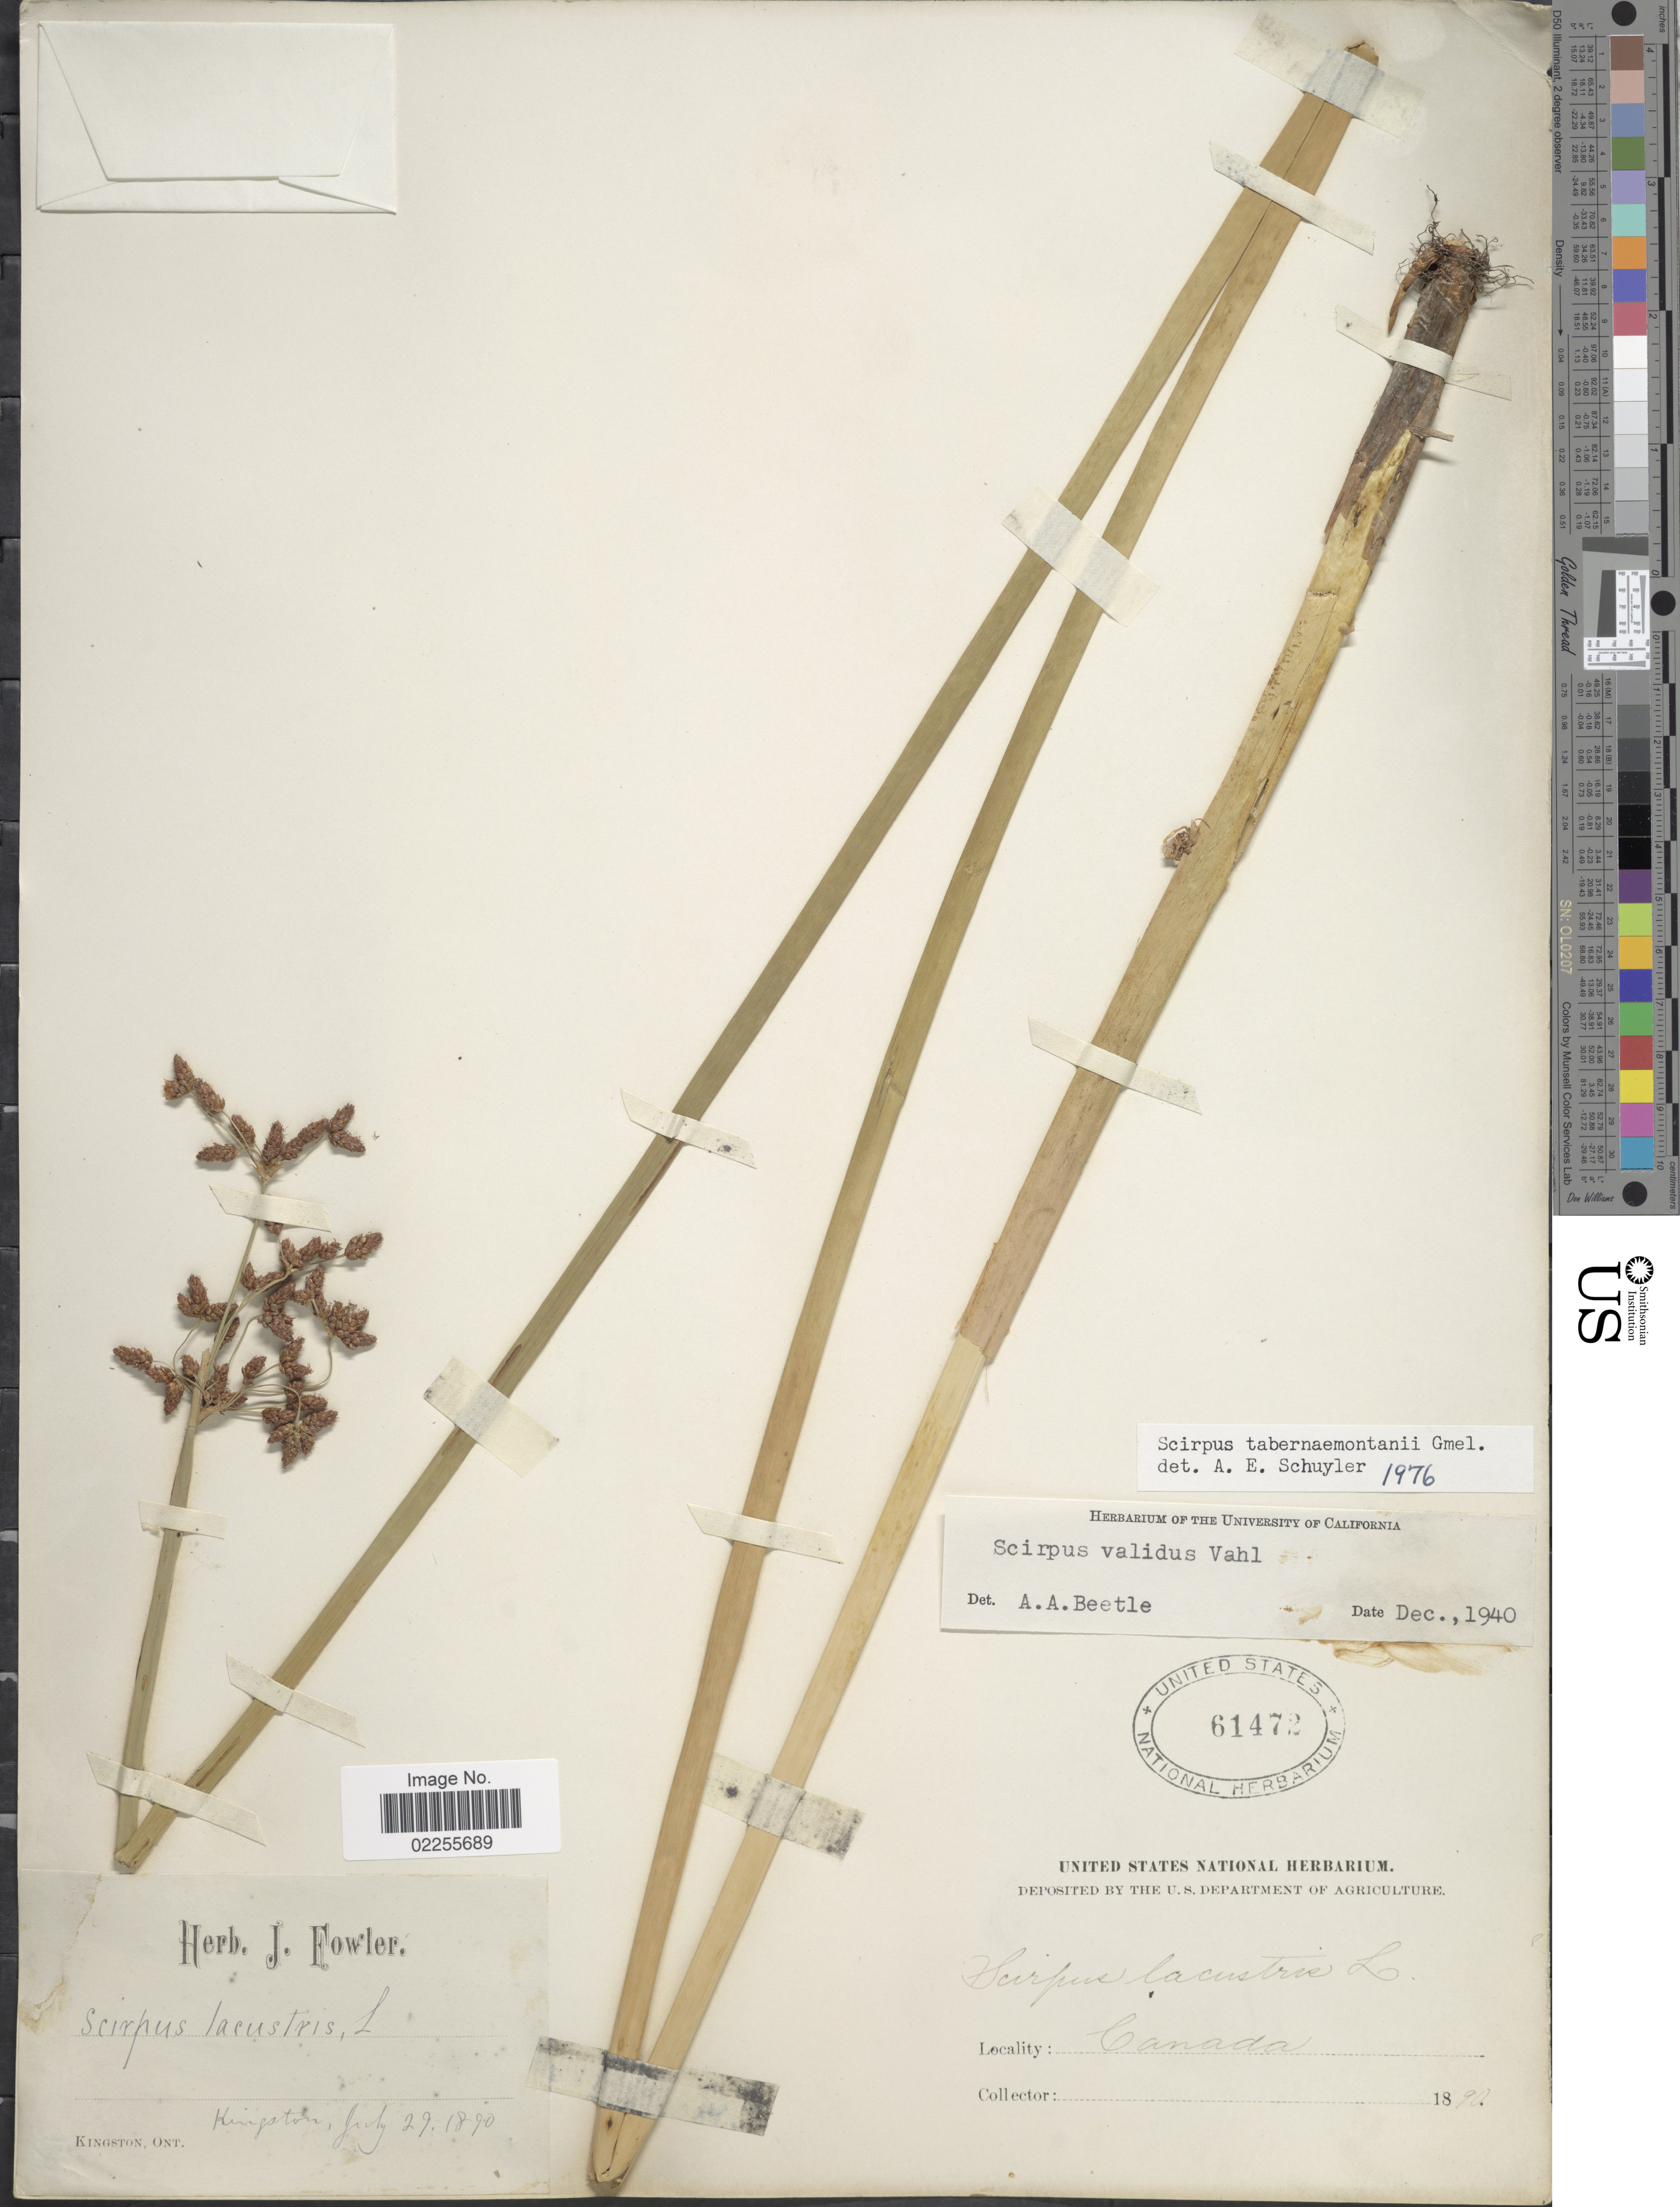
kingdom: Plantae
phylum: Tracheophyta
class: Liliopsida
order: Poales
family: Cyperaceae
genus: Schoenoplectus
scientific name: Schoenoplectus tabernaemontani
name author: (C.C. Gmel.) Palla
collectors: ex herb. J. Fowler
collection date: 1890-07-29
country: Canada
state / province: Ontario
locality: Kingston.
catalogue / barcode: US 61472